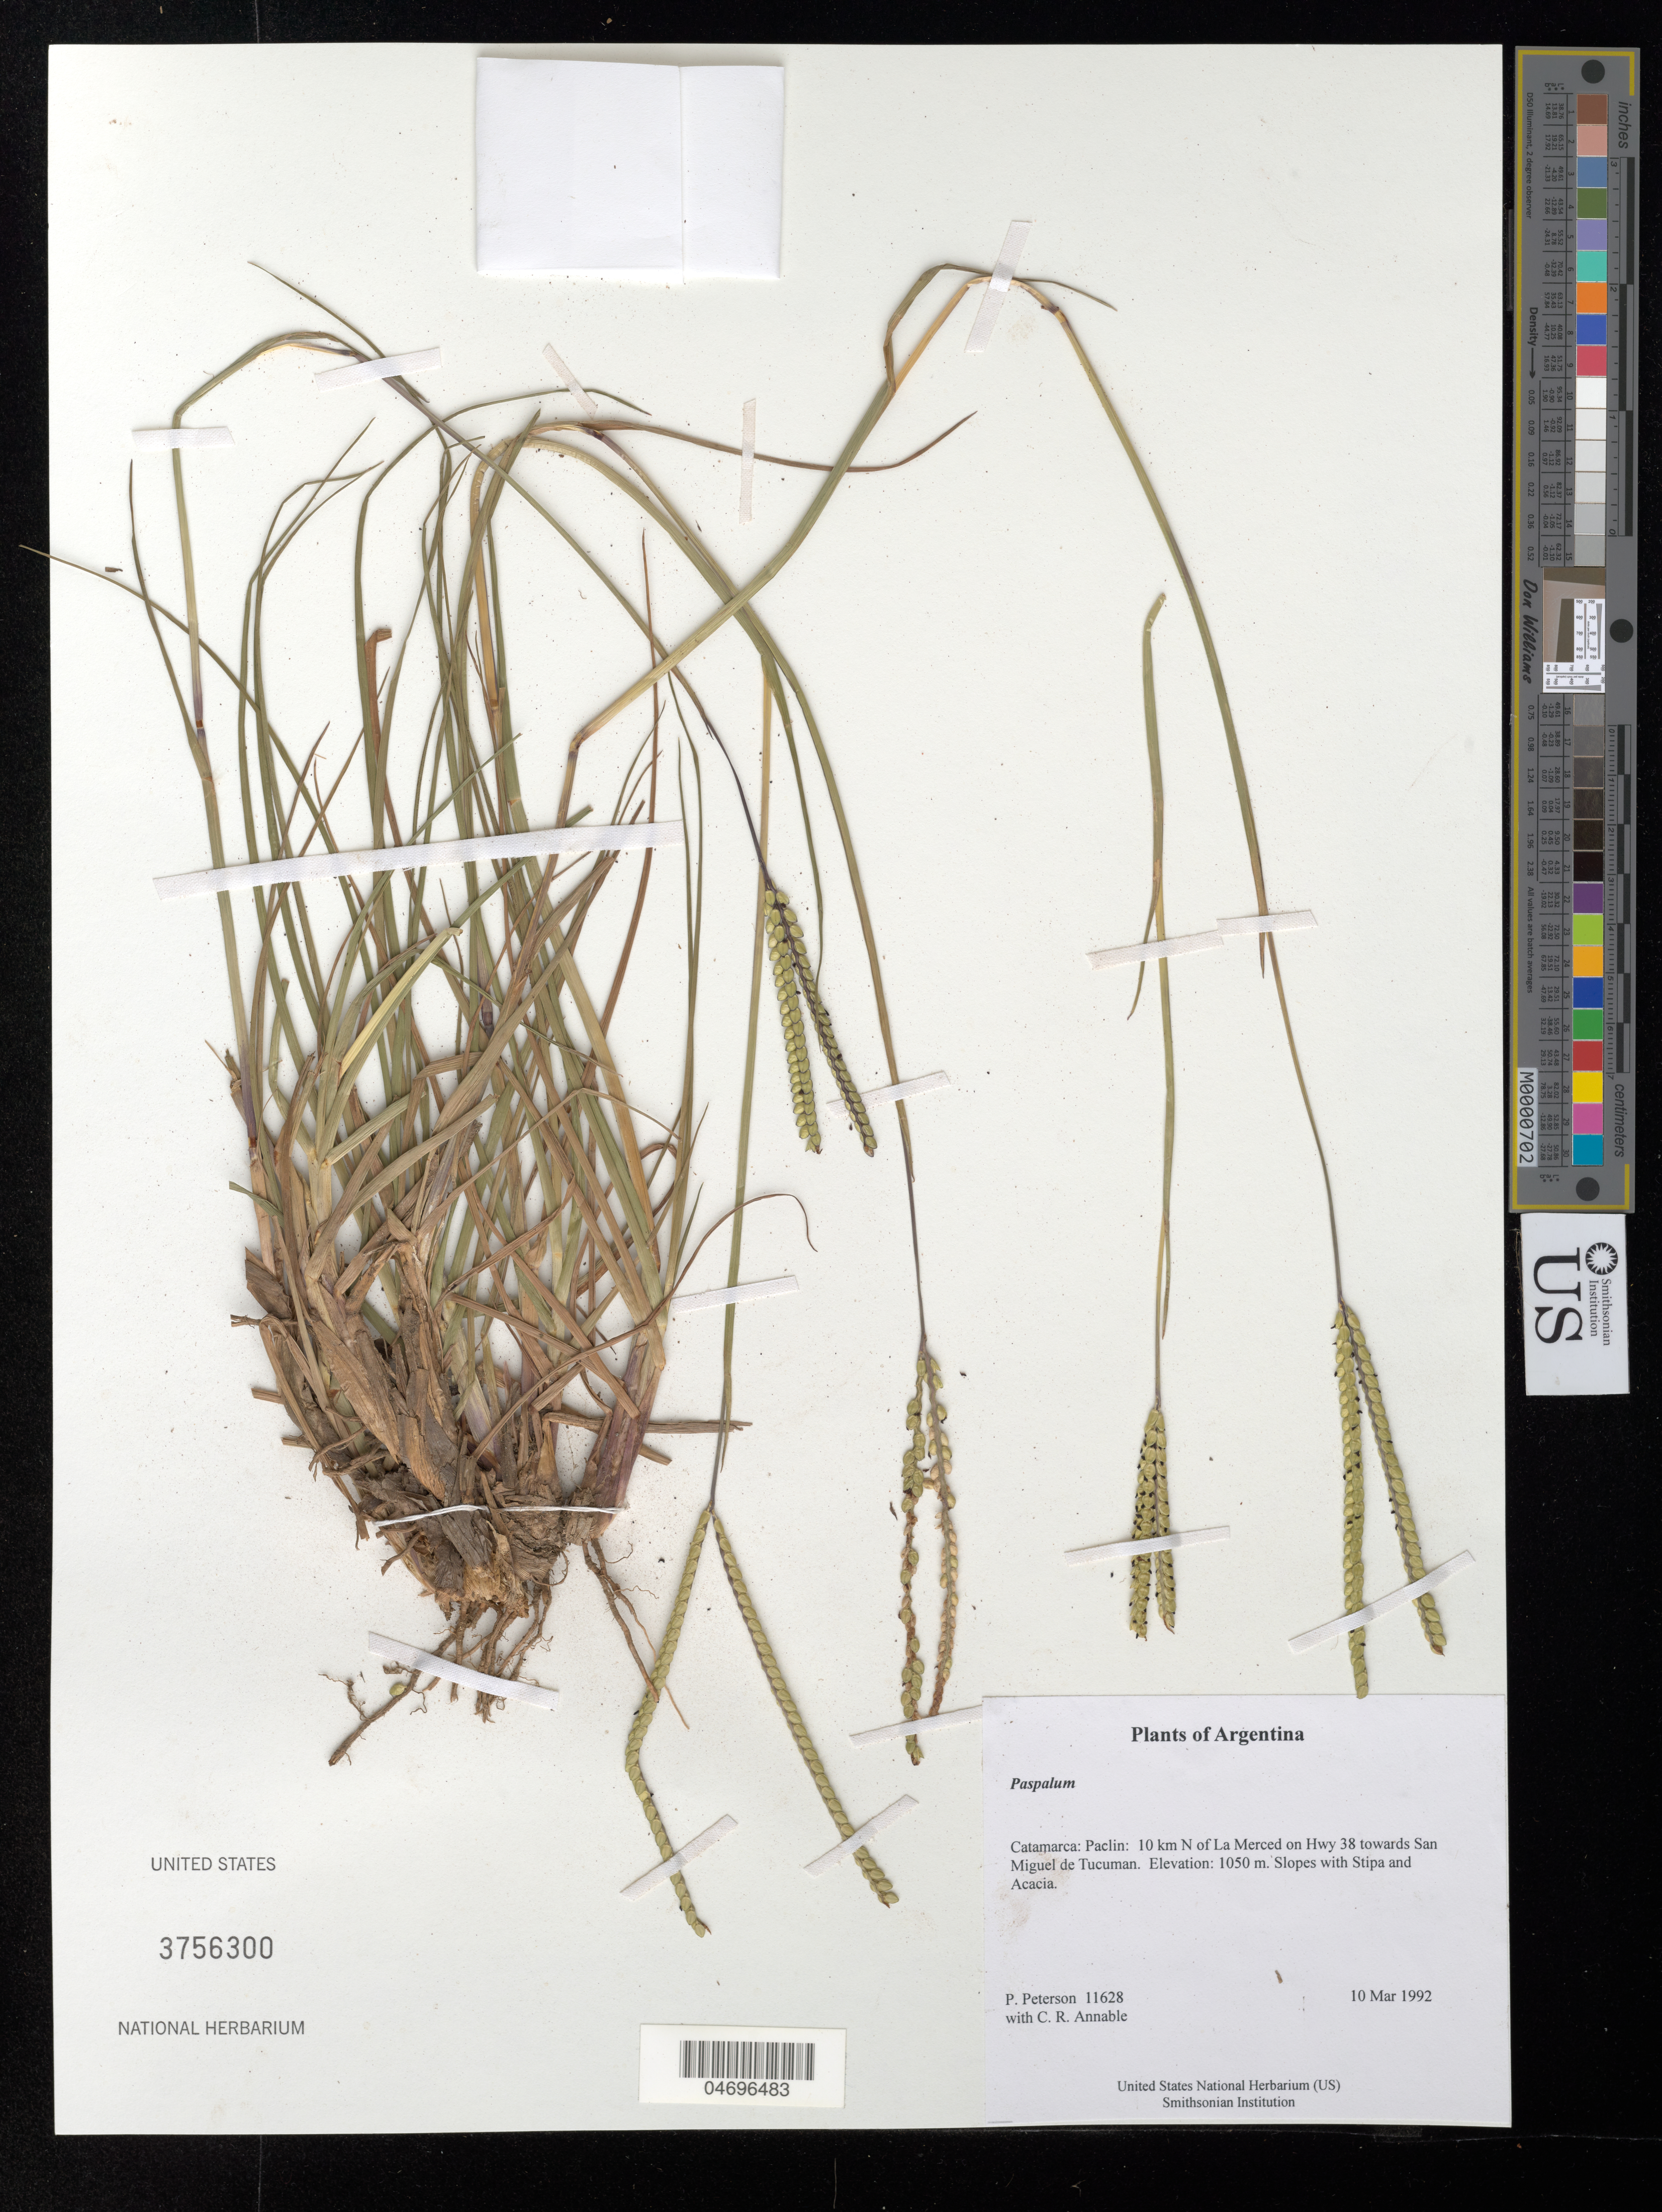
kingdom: Plantae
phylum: Tracheophyta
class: Liliopsida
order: Poales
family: Poaceae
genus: Paspalum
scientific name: Paspalum sp.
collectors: P. M. Peterson & C. R. Annable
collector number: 11628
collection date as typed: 10 Mar 1992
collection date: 1992-03-10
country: Argentina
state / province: Catamarca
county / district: Paclin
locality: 10 km N of La Merced on Hwy 38 towards San Miguel de Tucuman.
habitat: Slopes with Stipa and Acacia.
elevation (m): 1050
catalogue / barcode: US 3756300